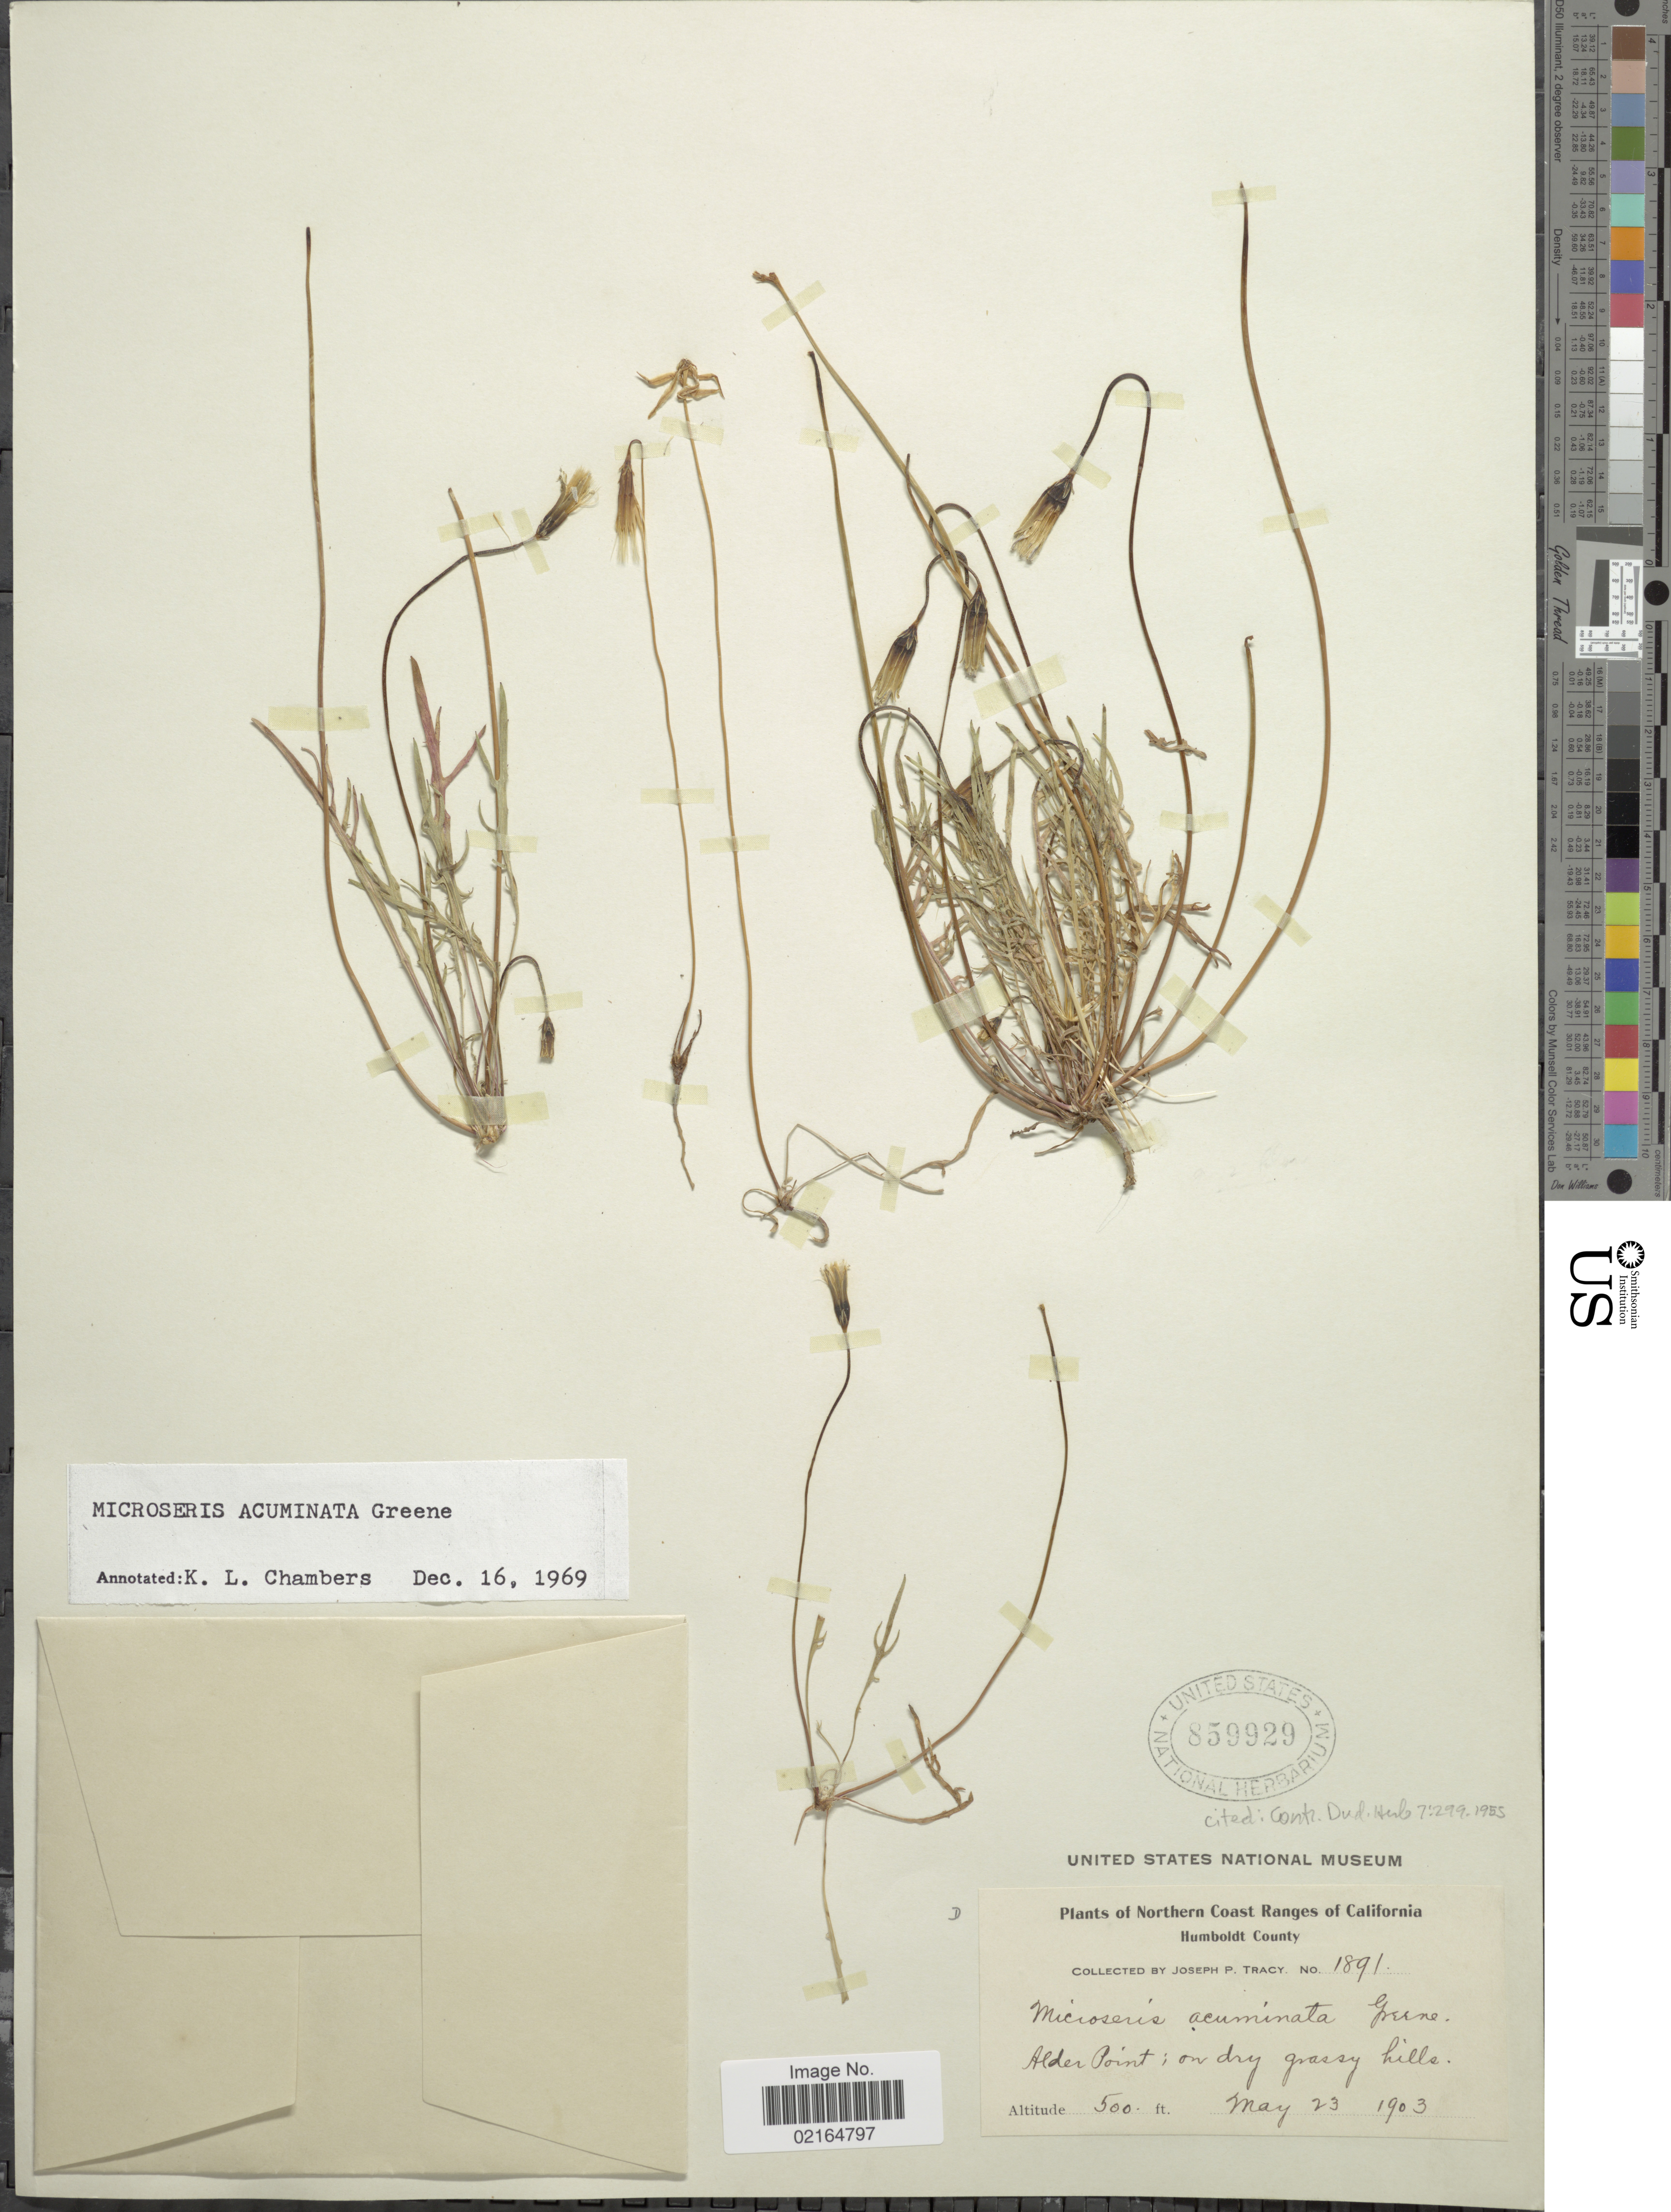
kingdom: Plantae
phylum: Tracheophyta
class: Magnoliopsida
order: Asterales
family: Asteraceae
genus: Microseris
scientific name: Microseris acuminata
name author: Greene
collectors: J. Tracy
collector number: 1891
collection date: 1903-05-23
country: United States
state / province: California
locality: Northern Coast Ranges of California, Alder Point; on dry grassy hills.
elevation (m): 152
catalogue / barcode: US 859929